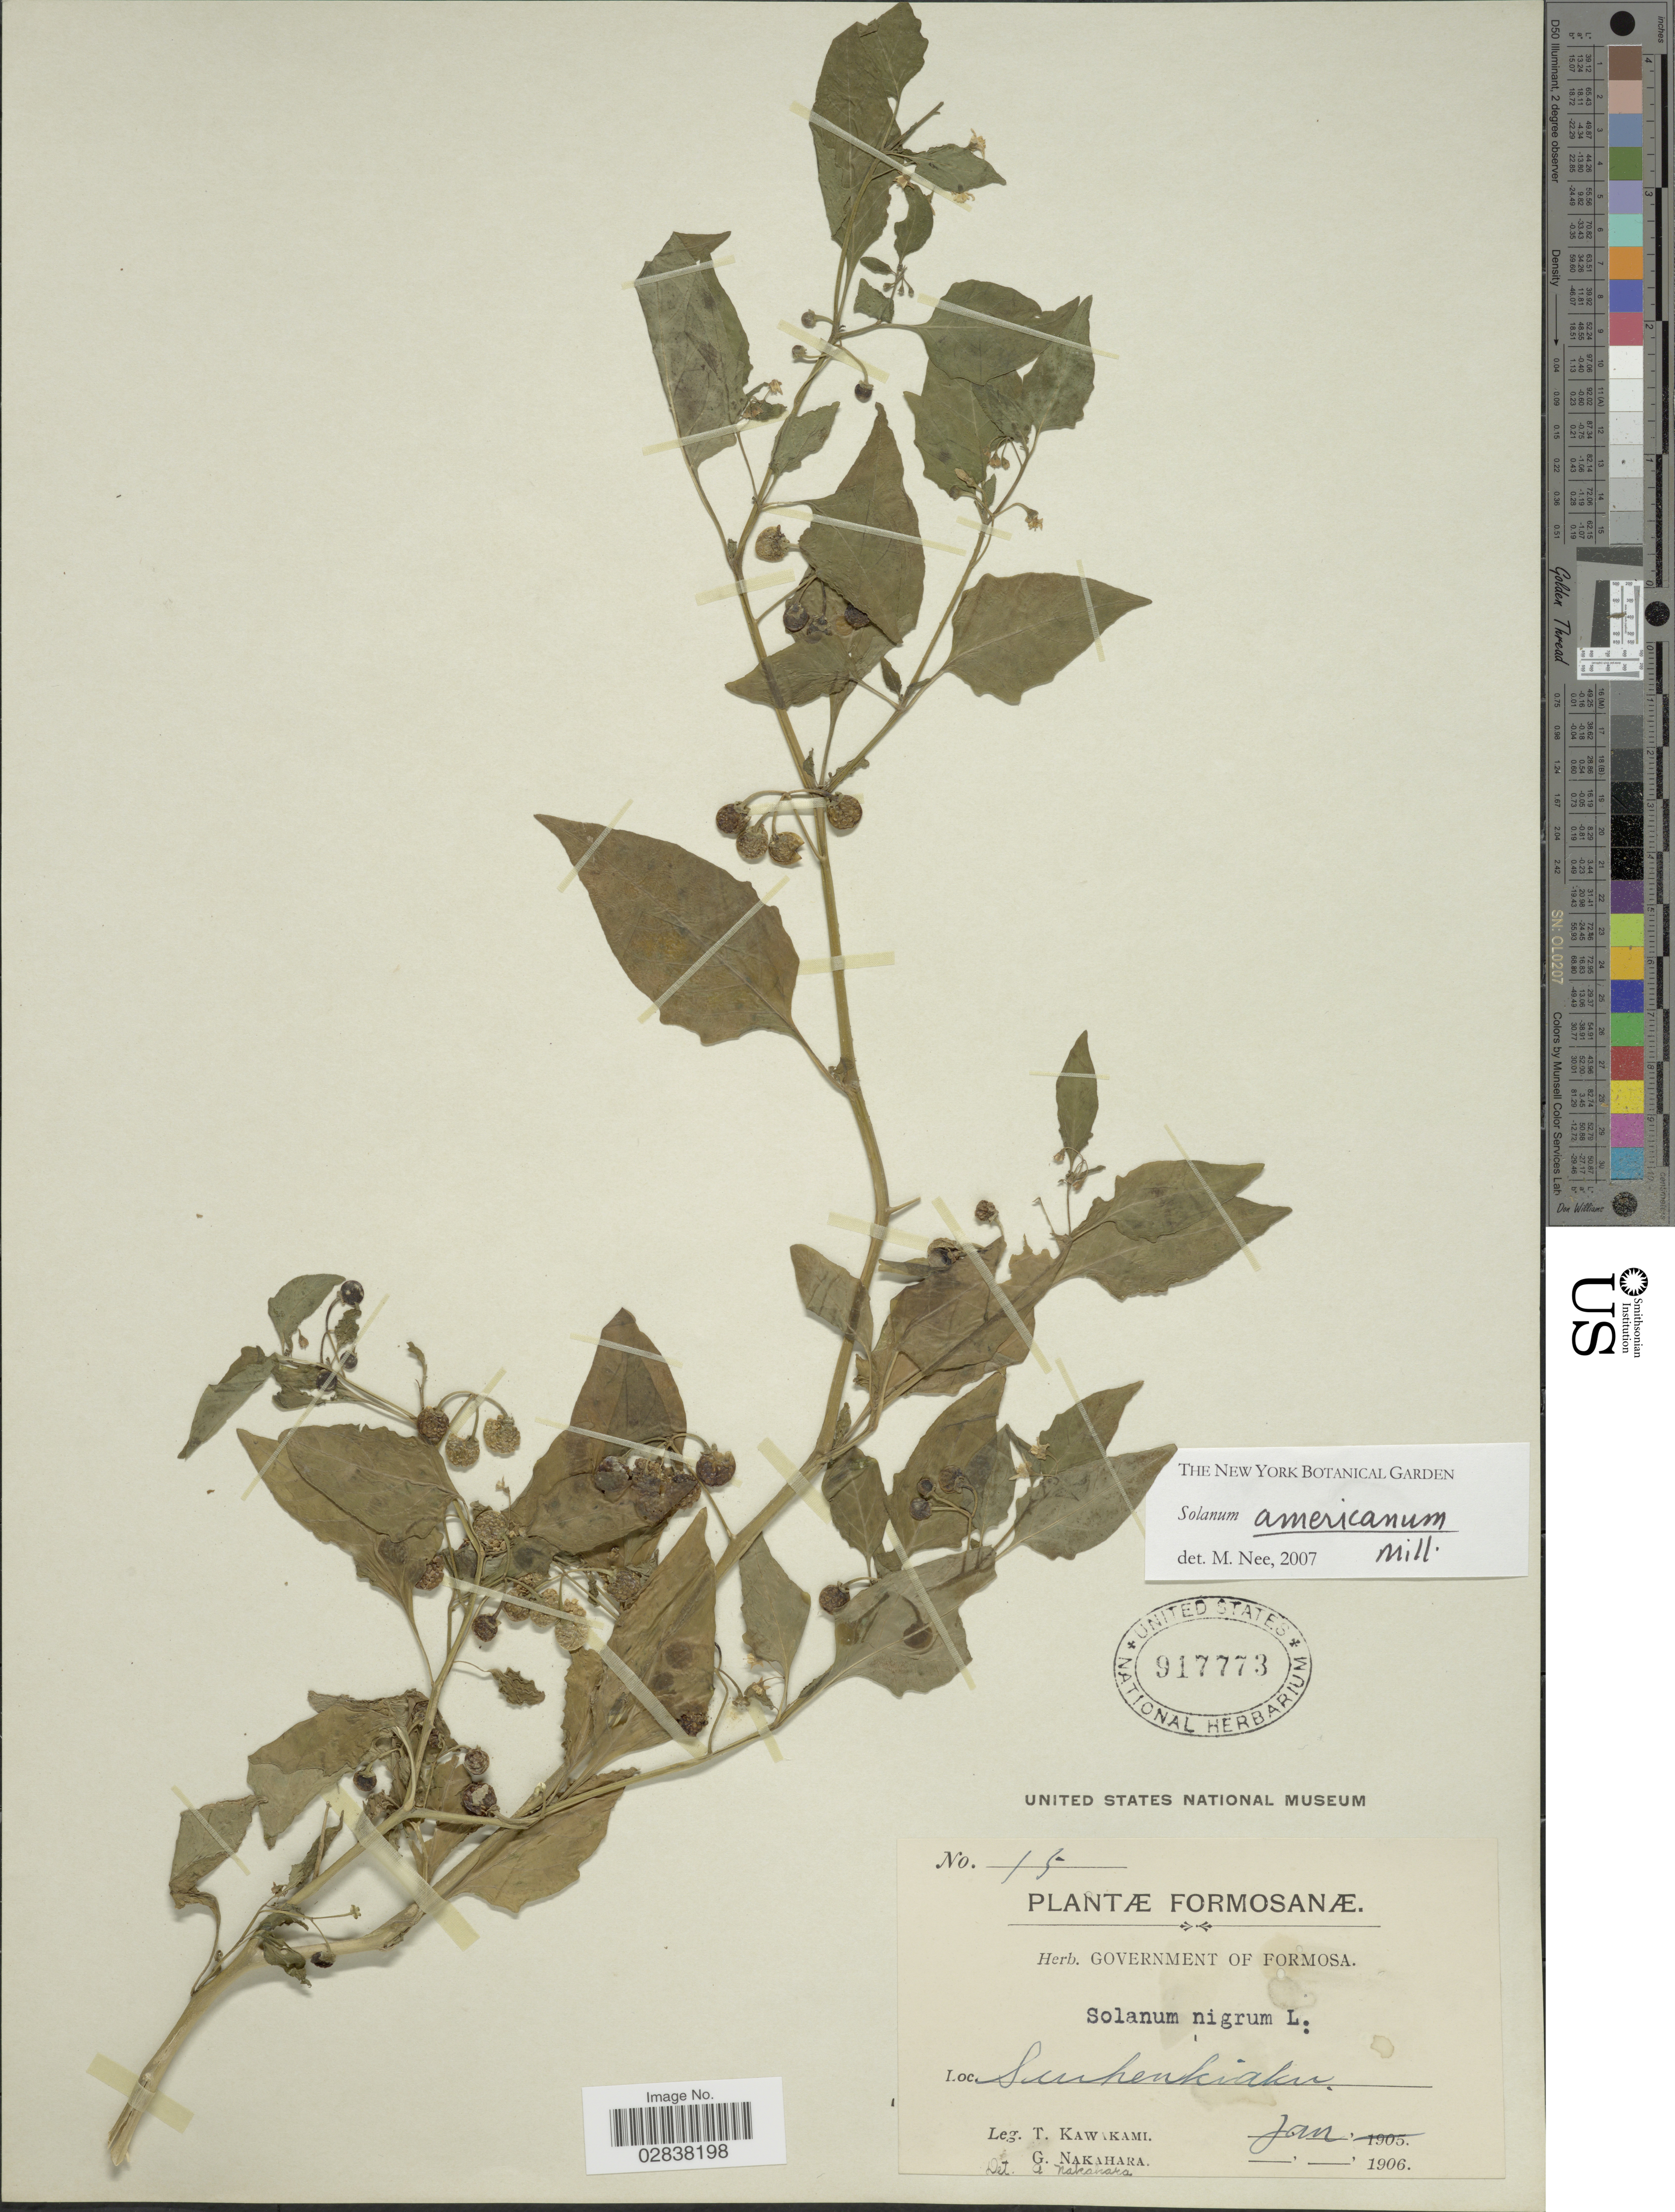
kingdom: Plantae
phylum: Tracheophyta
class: Magnoliopsida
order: Solanales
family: Solanaceae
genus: Solanum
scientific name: Solanum americanum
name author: Mill.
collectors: T. Kawakami & G. Nakahara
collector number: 15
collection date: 1906-01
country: Taiwan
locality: Formosa, Scuhenkiaku [interpreted].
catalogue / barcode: US 917773